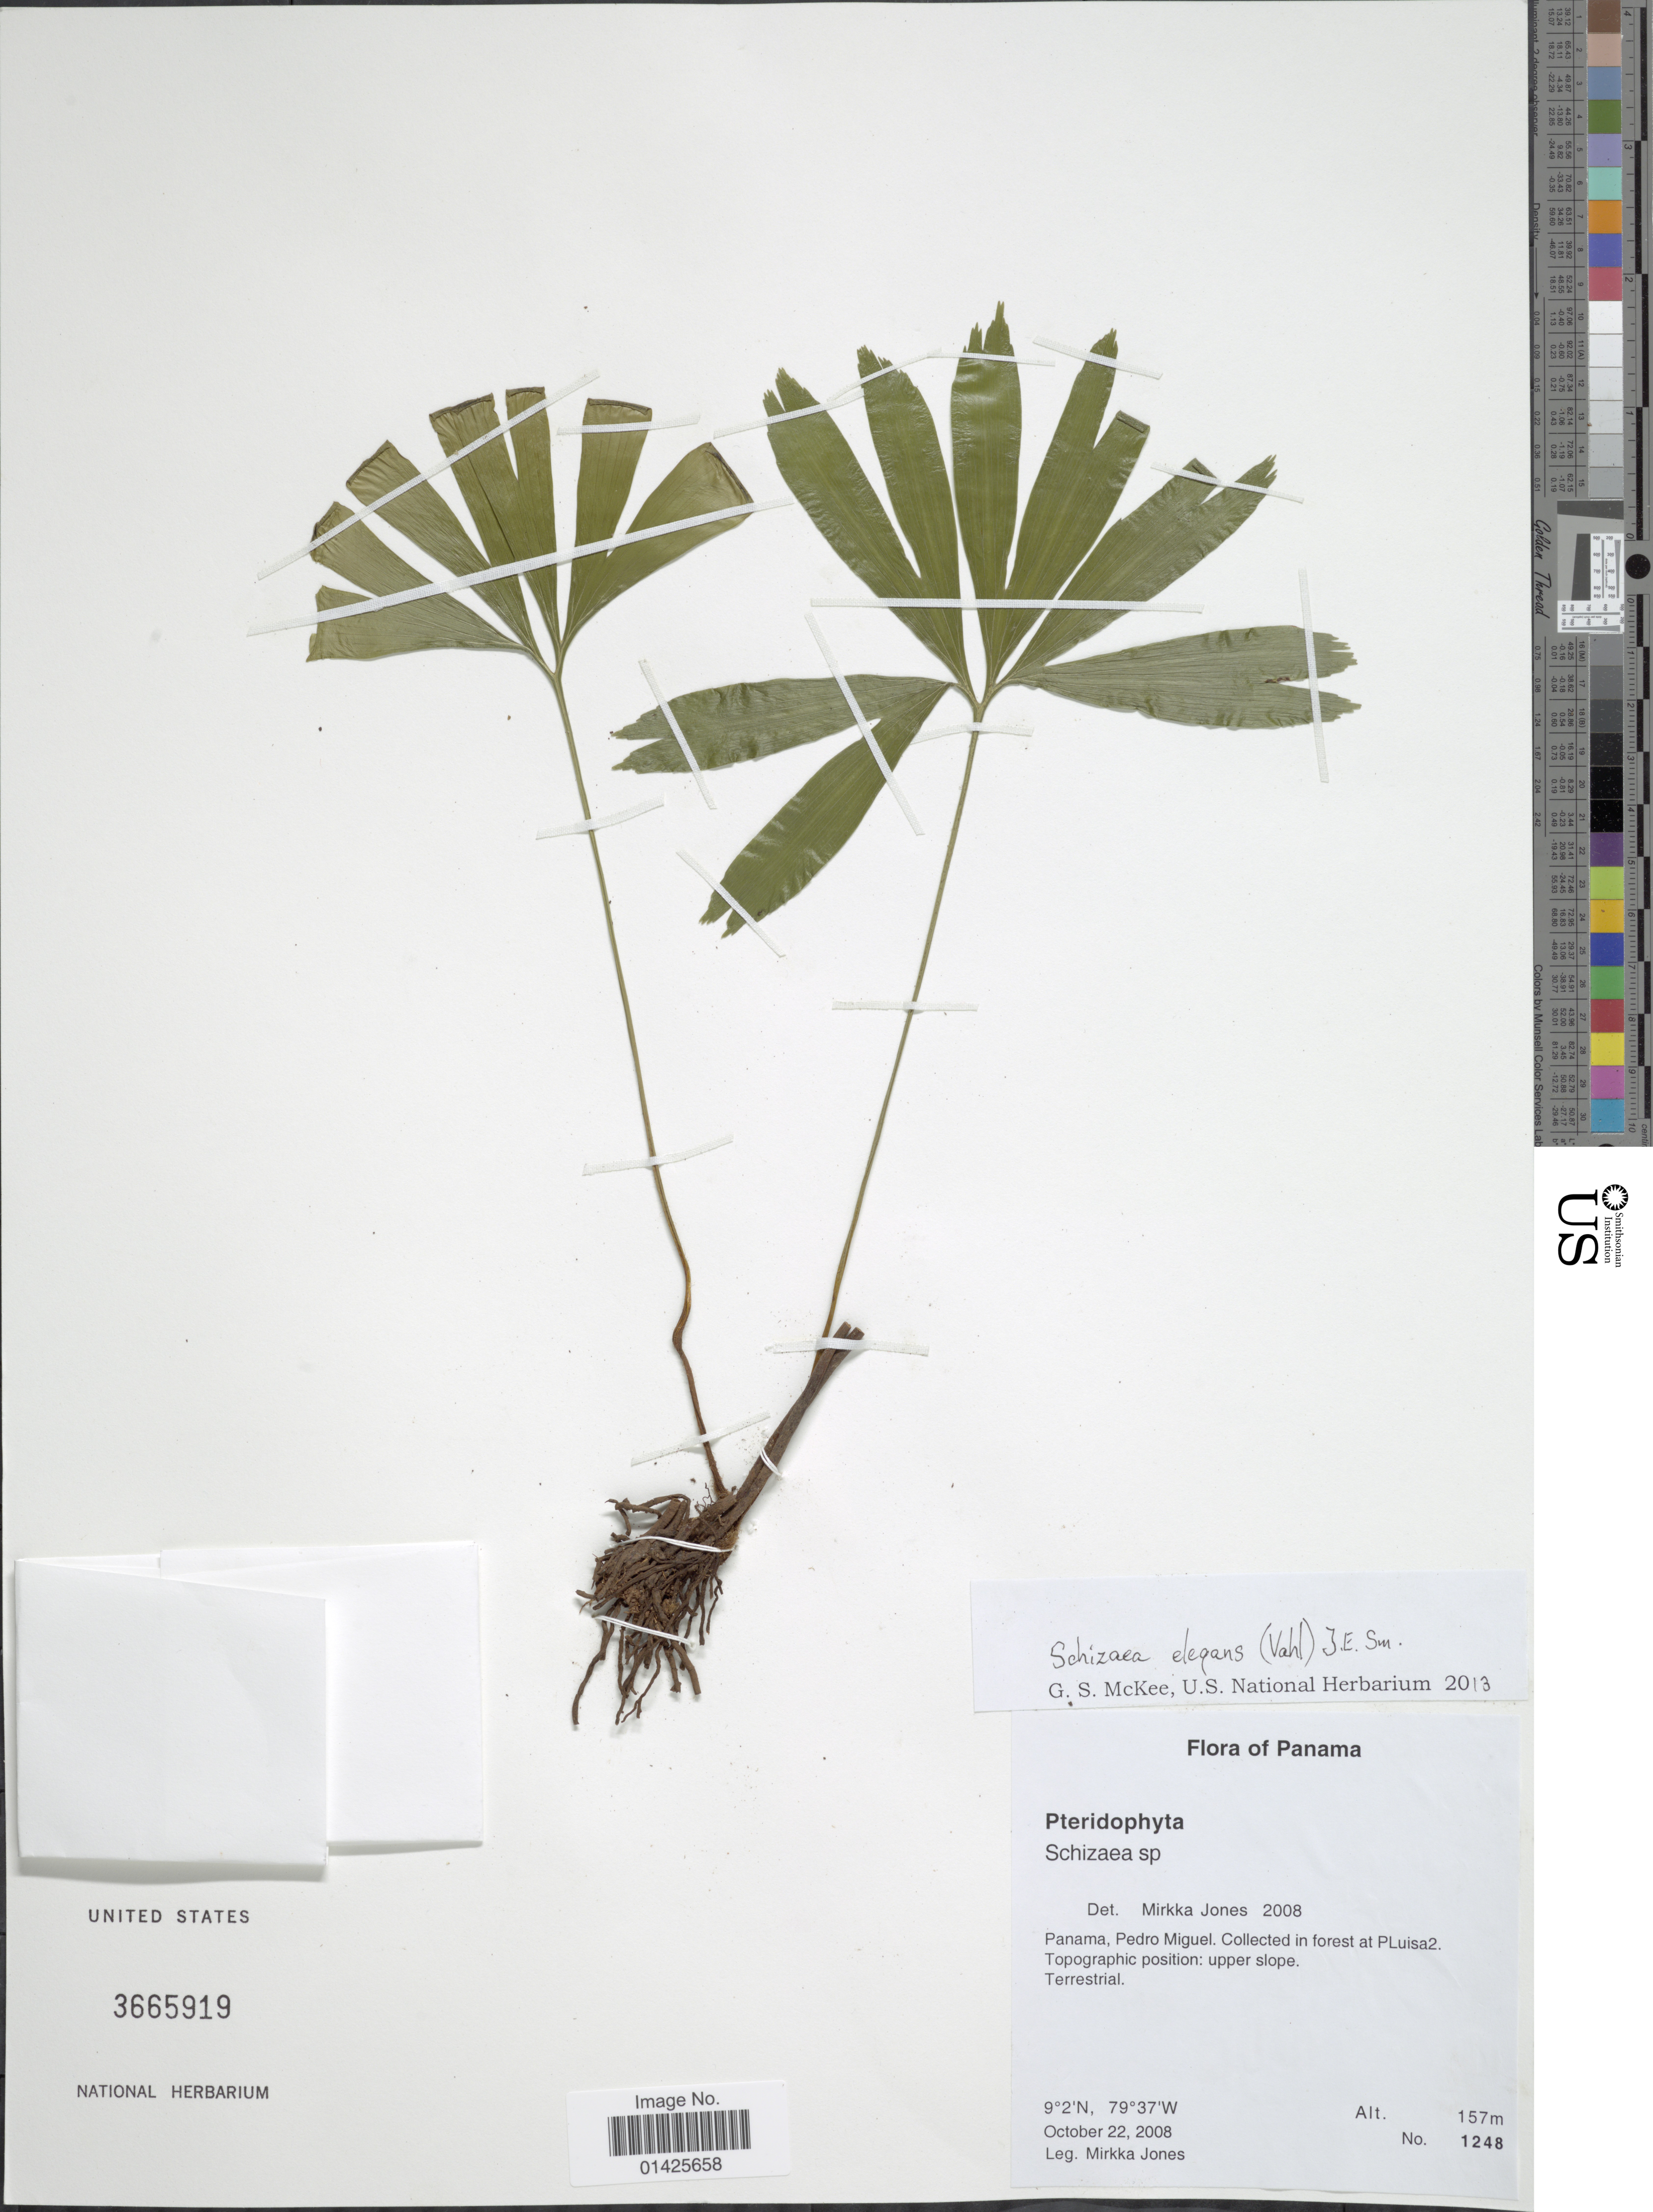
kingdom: Plantae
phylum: Tracheophyta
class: Polypodiopsida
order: Schizaeales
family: Schizaeaceae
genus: Schizaea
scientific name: Schizaea elegans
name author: (Vahl) Sw.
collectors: M. Jones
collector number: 1248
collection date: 2008-10-22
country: Panama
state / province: Panamá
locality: Panama, Pedro Miguel. Collected in forest at PLuisa2 Topographic : Upper slope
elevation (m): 157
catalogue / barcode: US 3665919